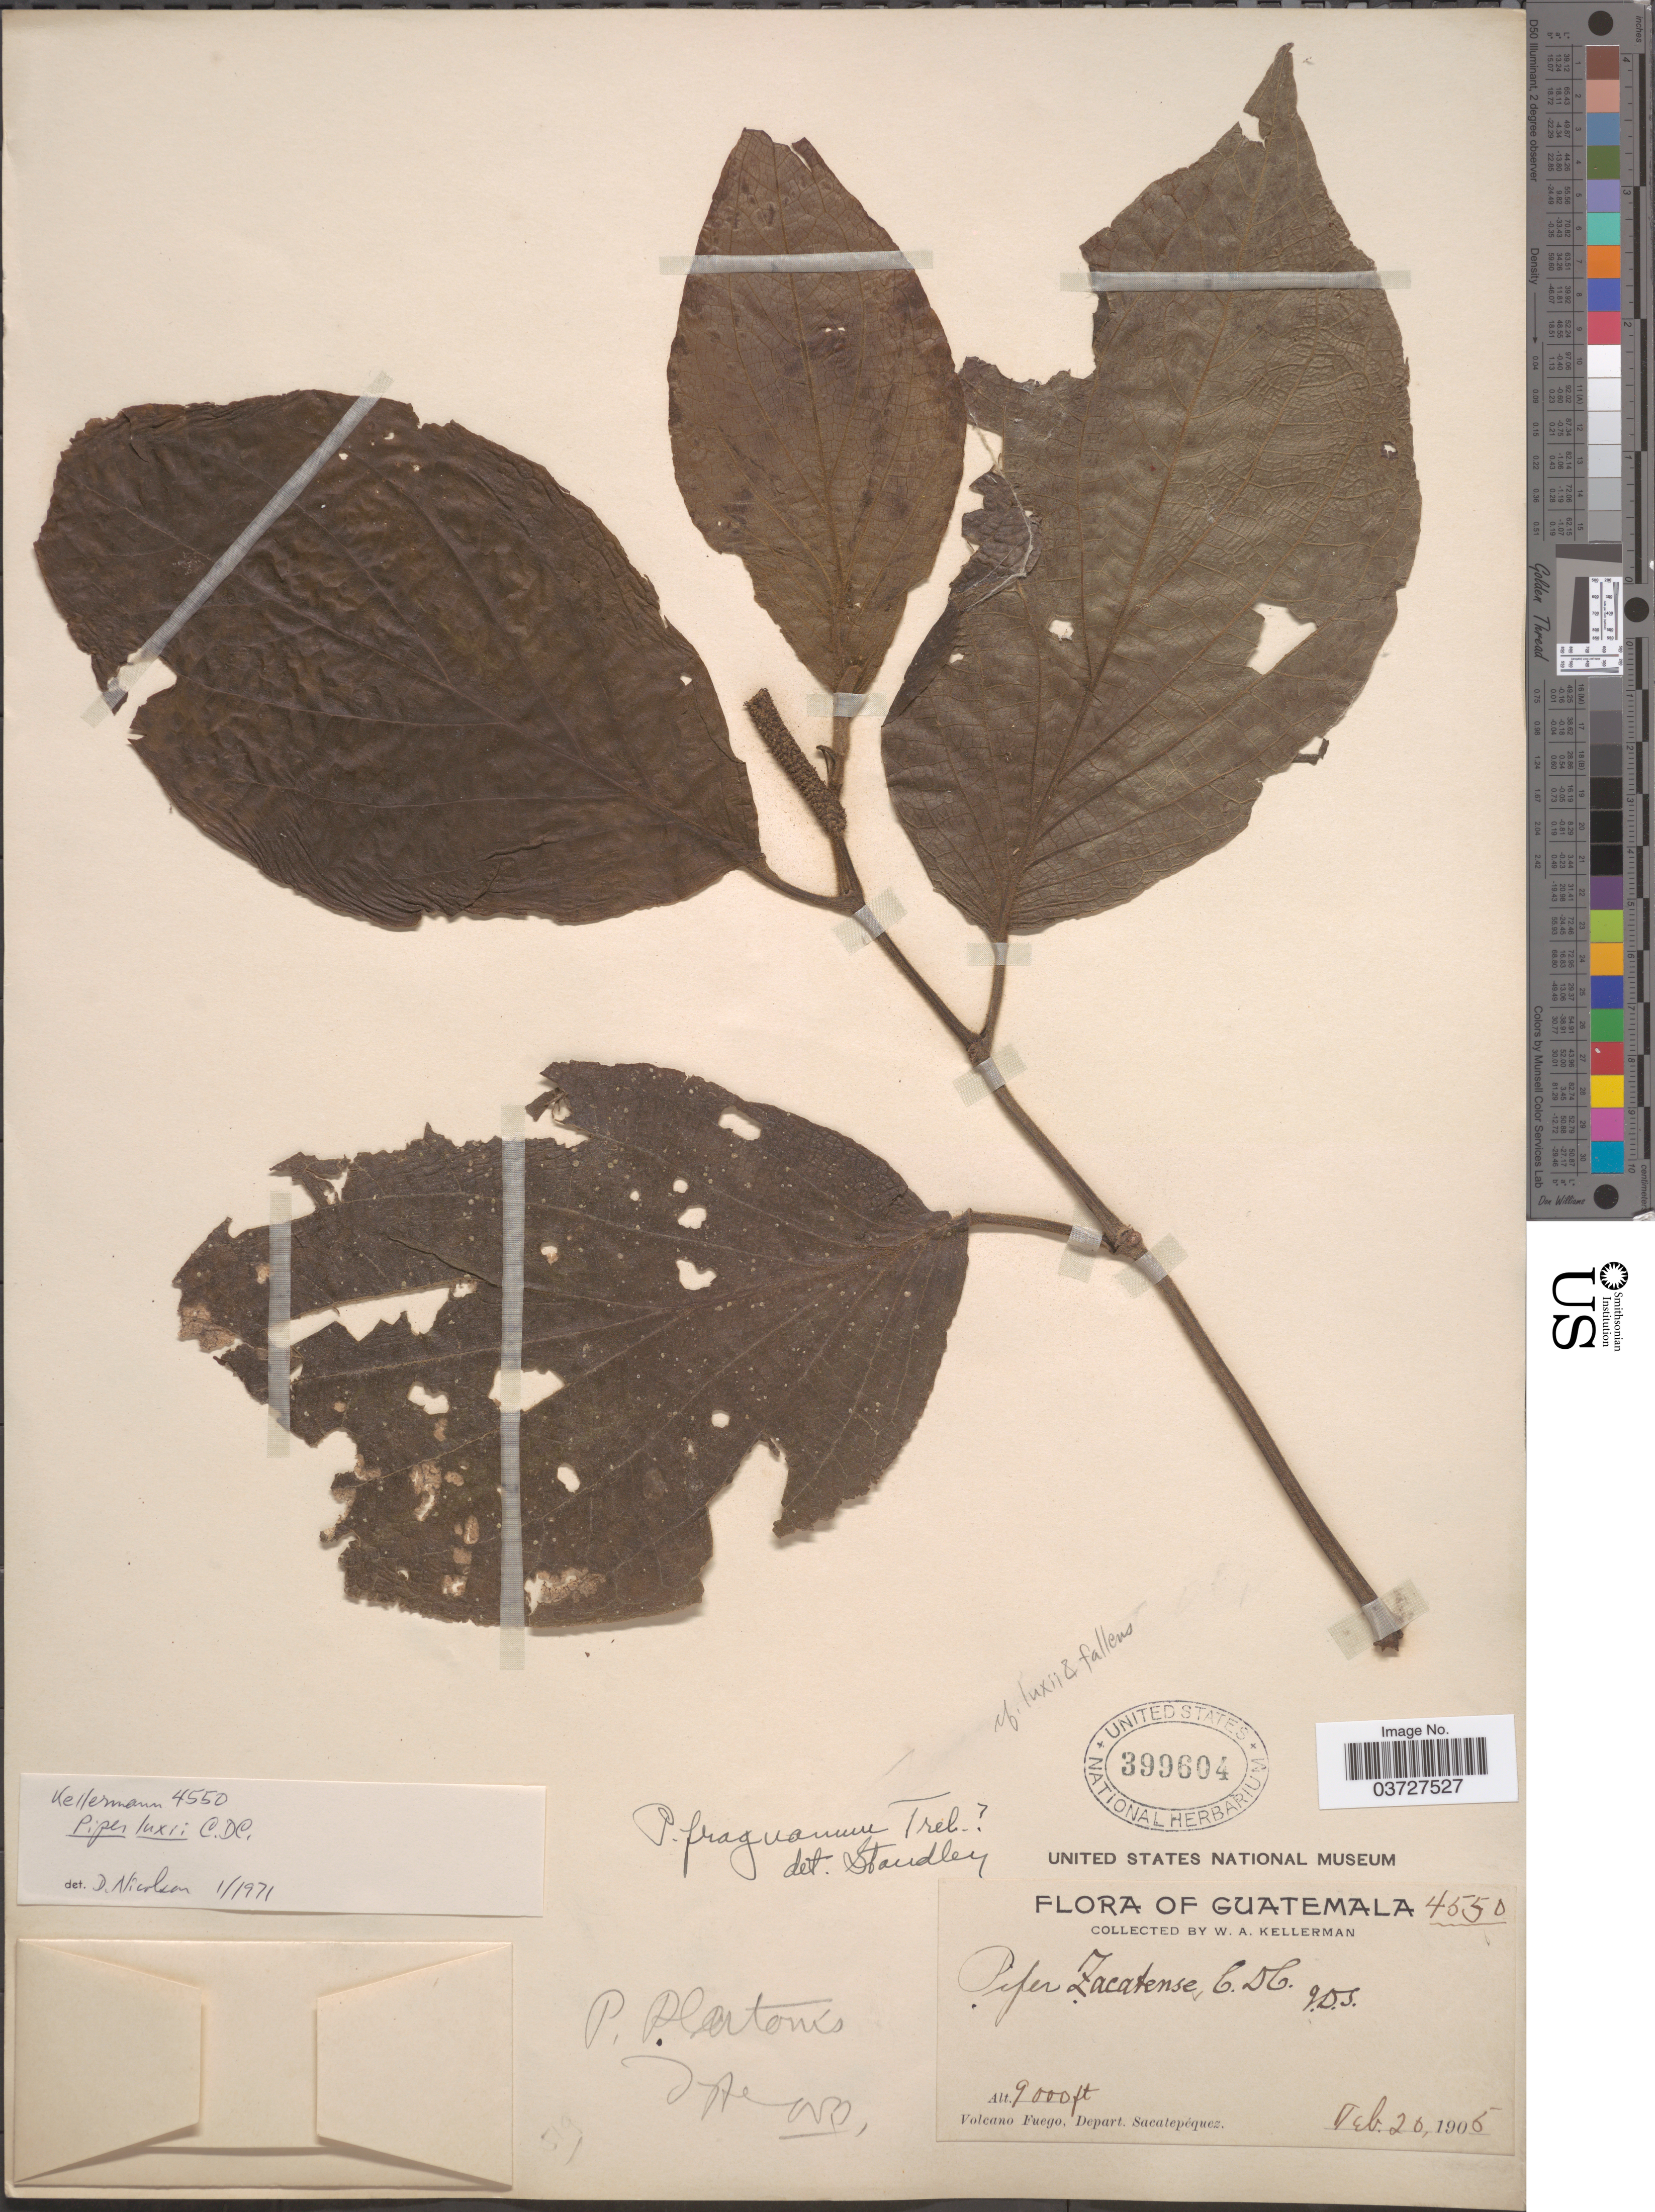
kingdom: Plantae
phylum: Tracheophyta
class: Magnoliopsida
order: Piperales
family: Piperaceae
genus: Piper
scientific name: Piper luxii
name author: C. DC.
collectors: W. Kellerman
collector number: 4550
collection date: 1905-02-26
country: Guatemala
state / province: Sacatepequez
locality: Volcano Fuego, Depart. Sacatepéquez.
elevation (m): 2743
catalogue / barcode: US 399604